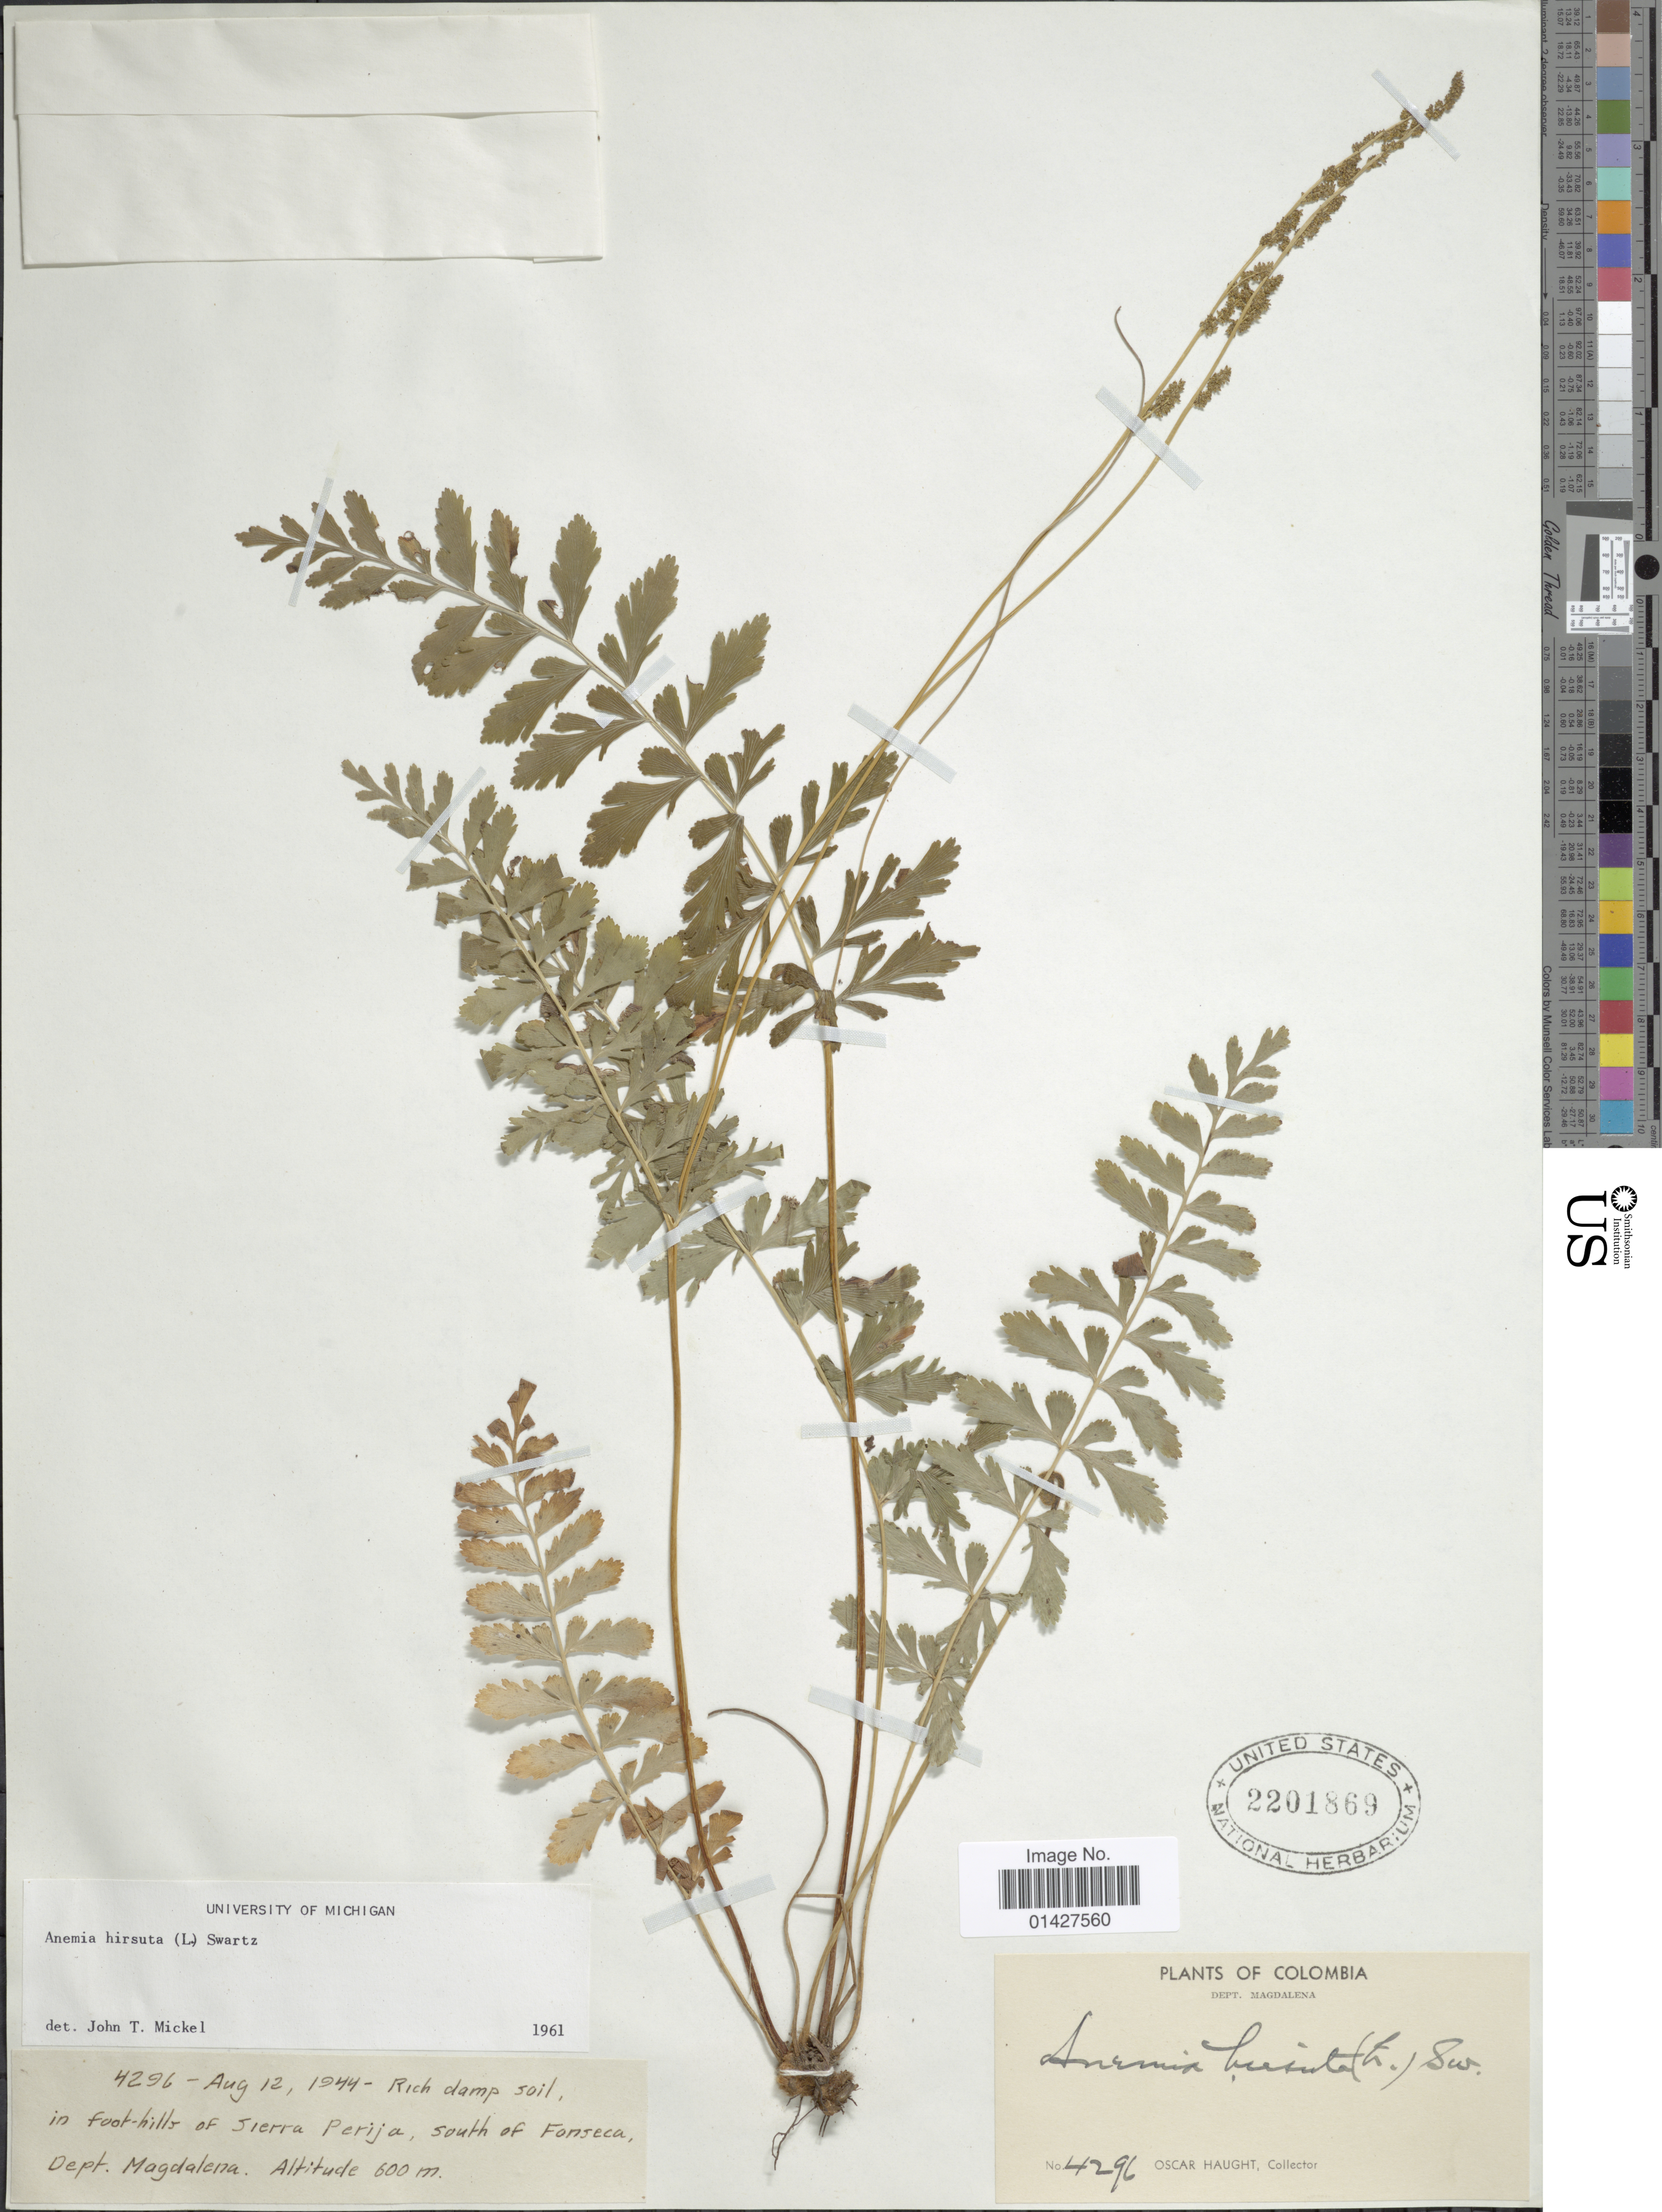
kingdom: Plantae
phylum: Tracheophyta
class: Polypodiopsida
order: Schizaeales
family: Anemiaceae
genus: Anemia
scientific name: Anemia hirsuta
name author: (L.) Sw.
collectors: O. L. Haught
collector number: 4296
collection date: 1944-08-12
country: Colombia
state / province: Magdalena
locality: In foothills of Sierra Perija, South of Fonseca. Dept. Magdalena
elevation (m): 600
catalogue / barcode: US 2201869